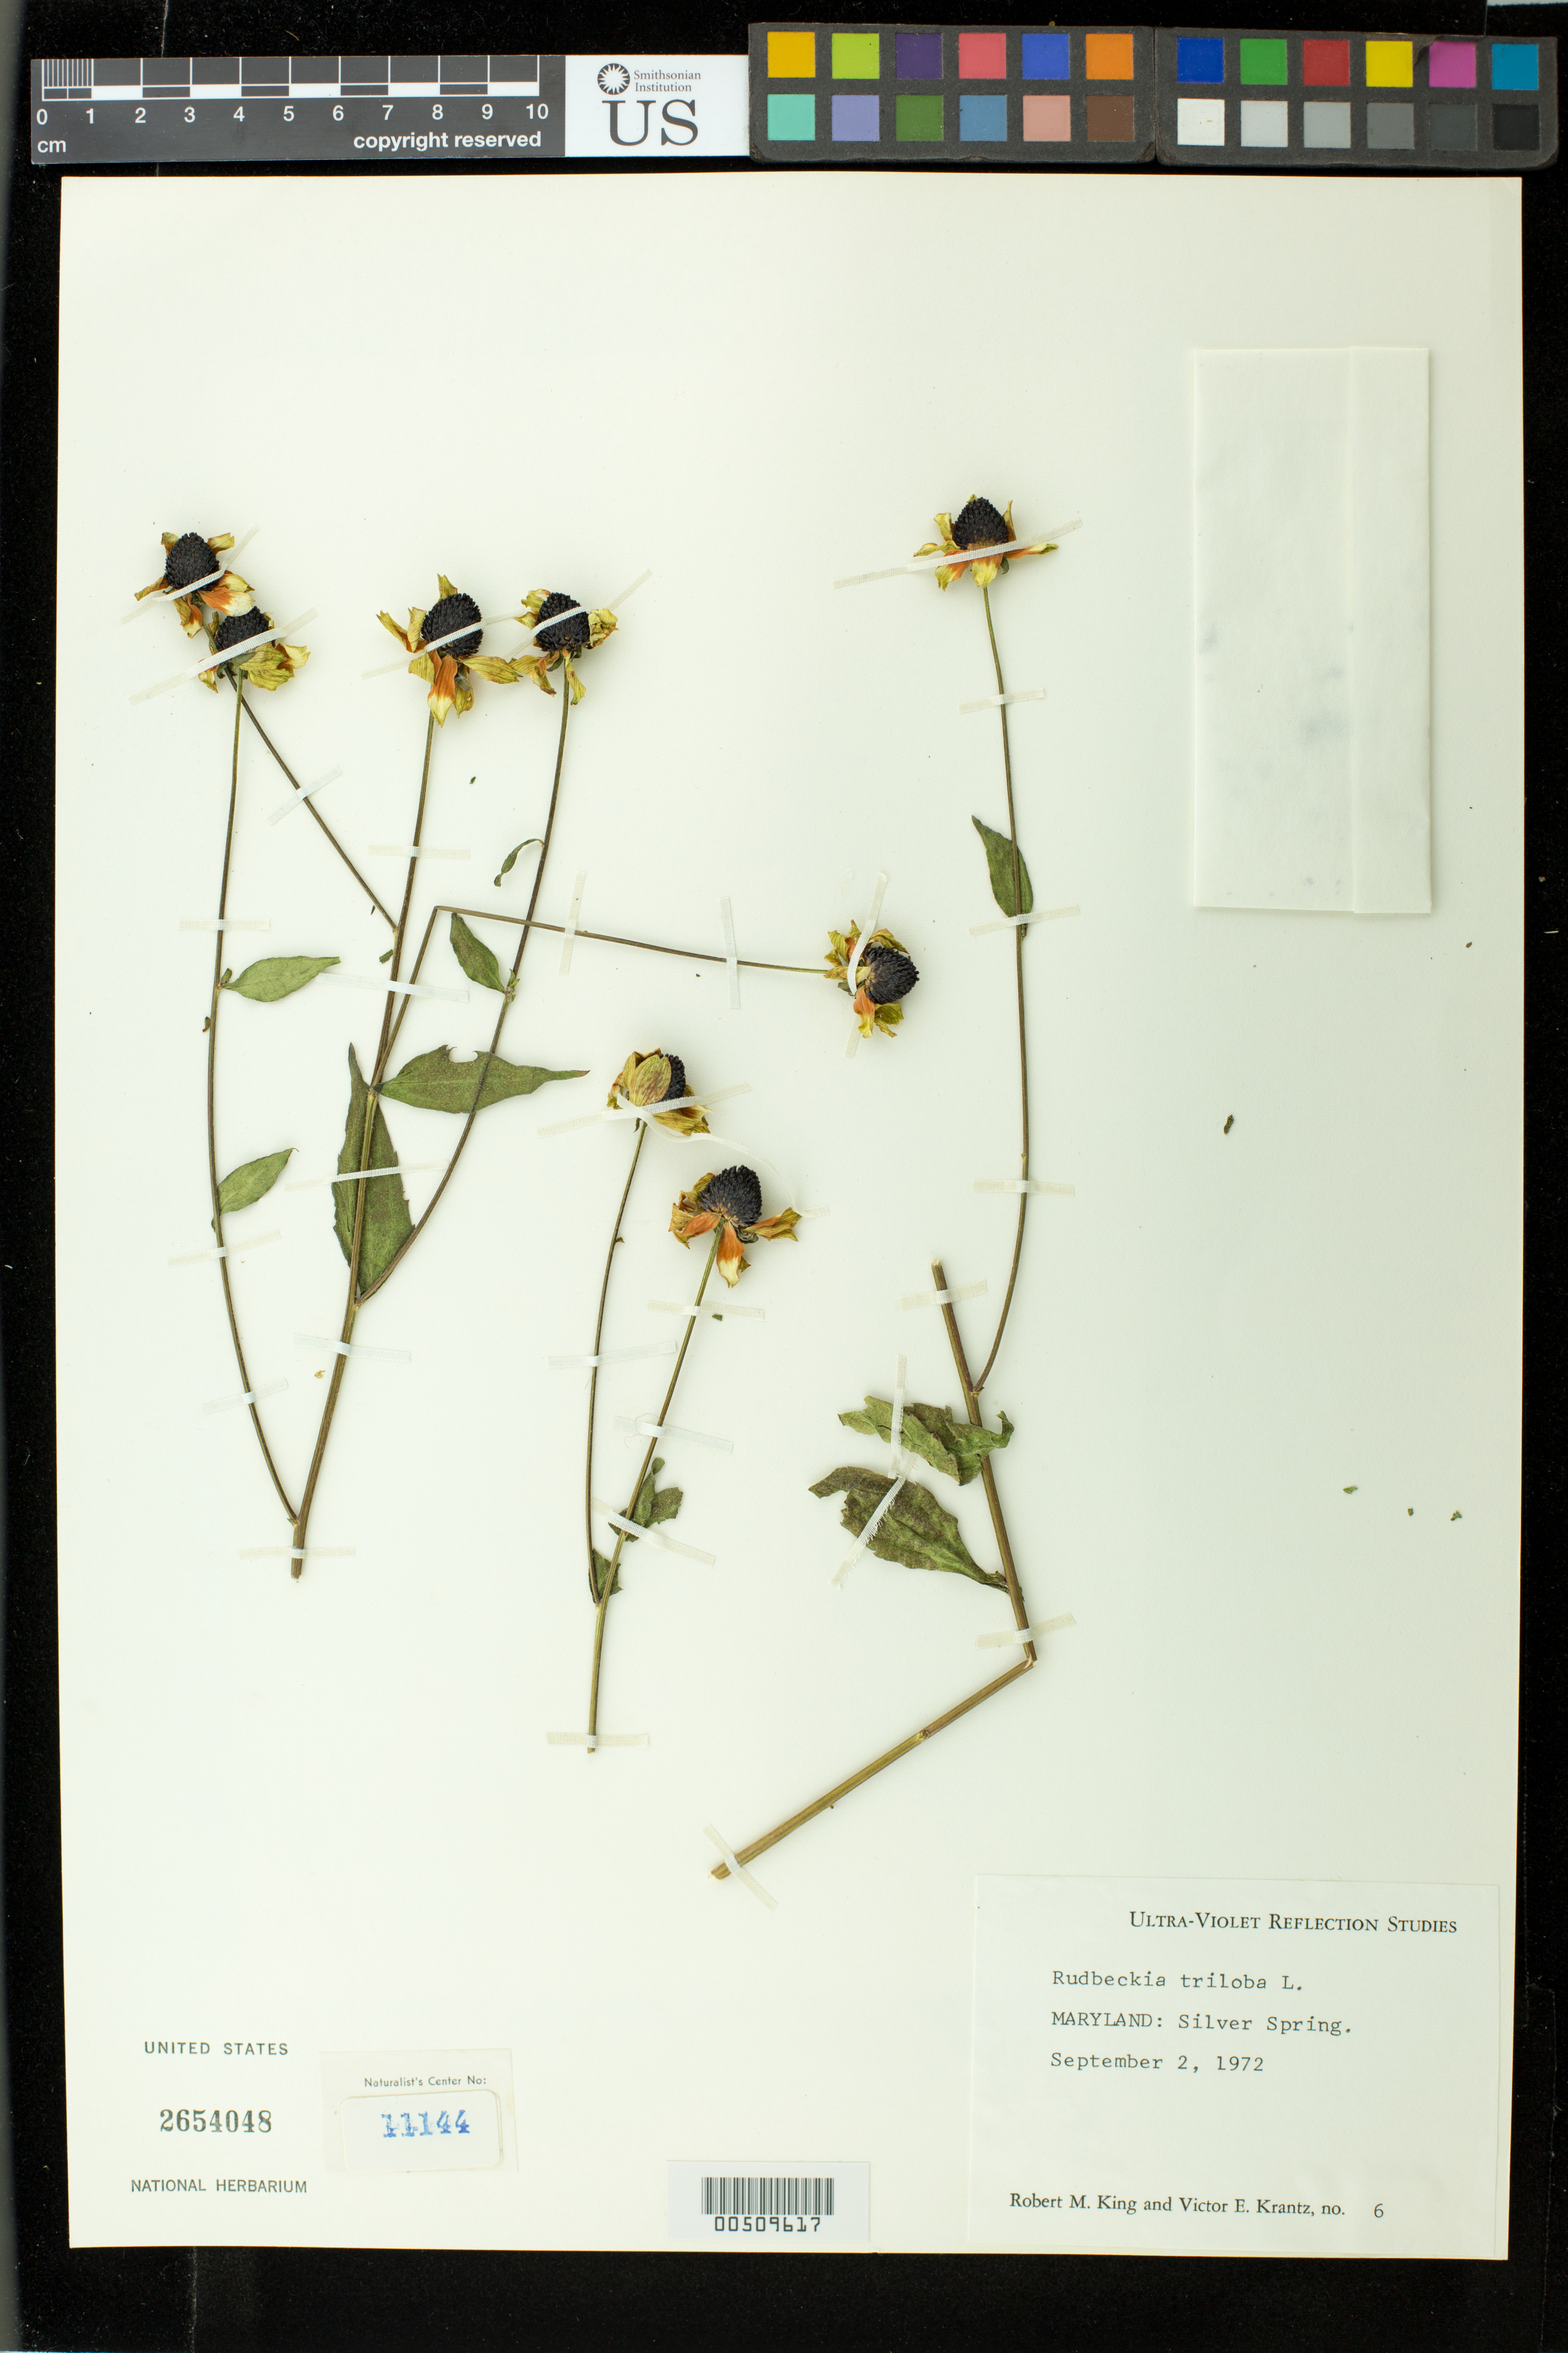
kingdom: Plantae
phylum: Tracheophyta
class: Magnoliopsida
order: Asterales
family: Asteraceae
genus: Rudbeckia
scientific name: Rudbeckia triloba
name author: L.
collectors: R. M. King & V. Krantz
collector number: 6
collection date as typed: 02 Sep 1972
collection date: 1972-09-02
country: United States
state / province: Maryland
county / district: Montgomery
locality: Silver Spring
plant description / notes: Specimens returned from Naturalist Center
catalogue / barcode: US 2654048